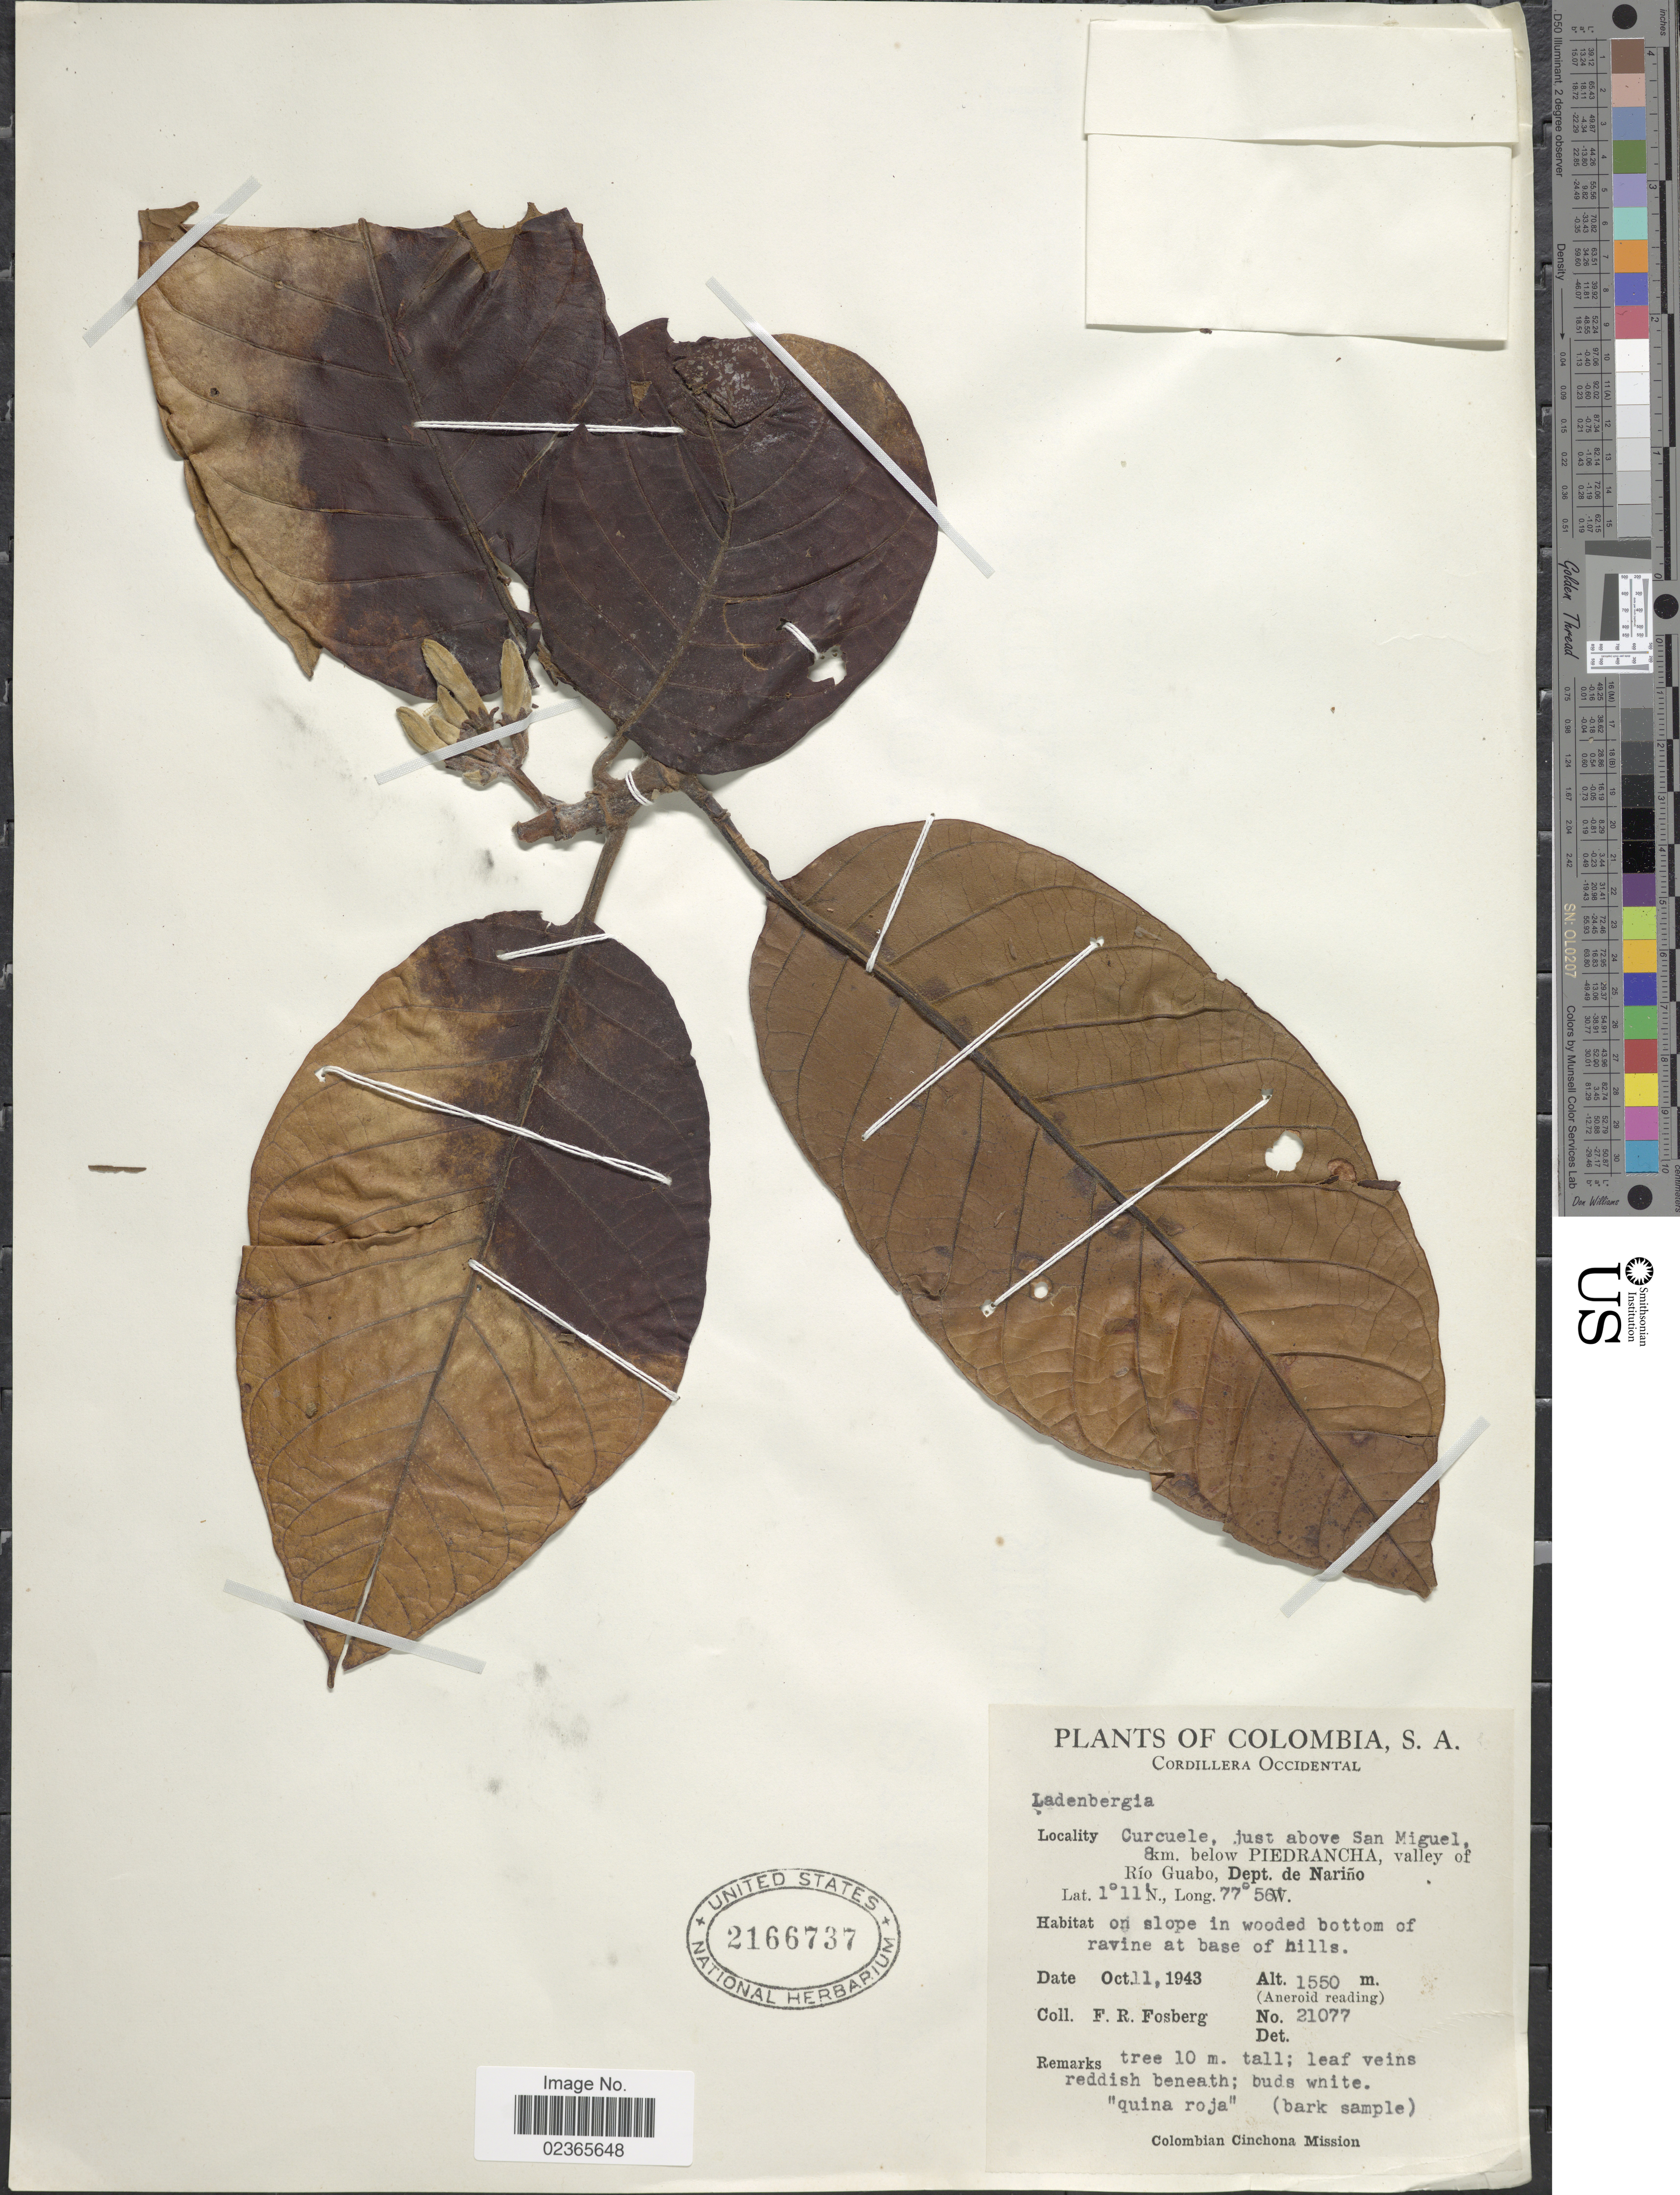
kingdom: Plantae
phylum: Tracheophyta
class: Magnoliopsida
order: Gentianales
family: Rubiaceae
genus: Ladenbergia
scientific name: Ladenbergia sp.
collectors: F. R. Fosberg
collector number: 21077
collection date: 1943-10-11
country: Colombia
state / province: Nariño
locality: Cordillera Occidental, Curcuele, just above San Miguel, 8 km below Piedrancha, valley of Rio Guabo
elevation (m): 1550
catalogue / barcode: US 2166737